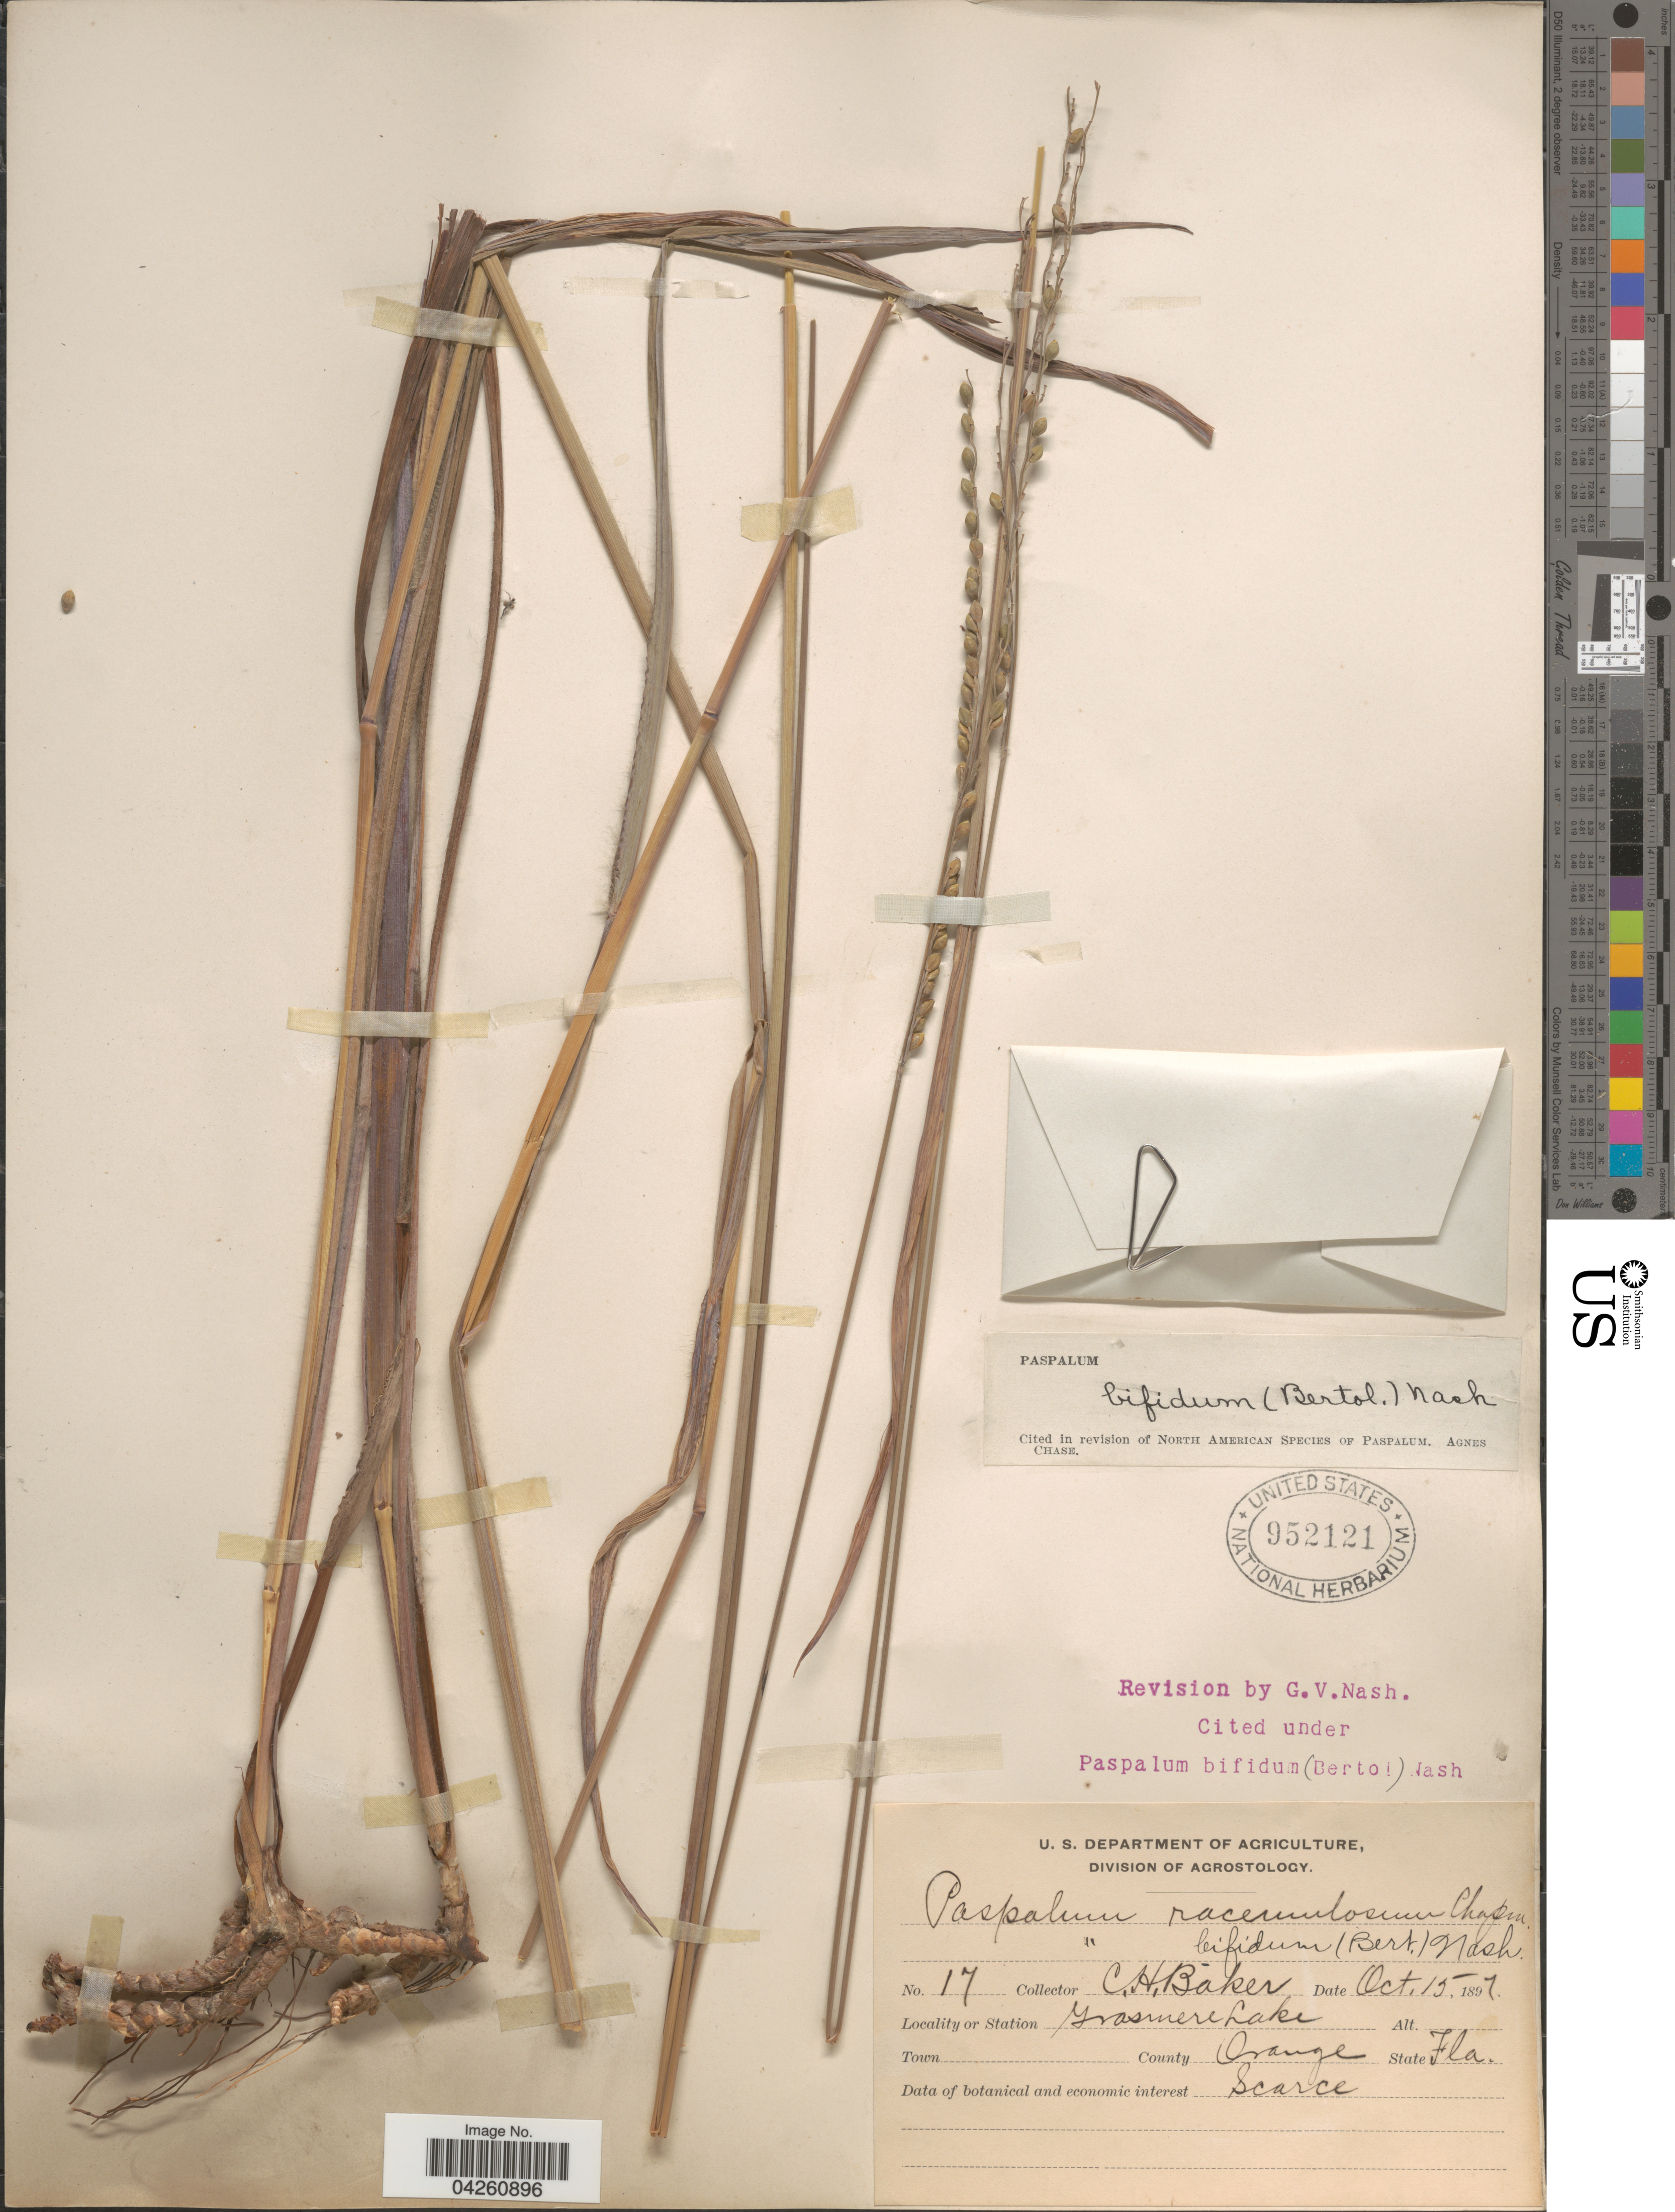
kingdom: Plantae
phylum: Tracheophyta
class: Liliopsida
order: Poales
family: Poaceae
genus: Paspalum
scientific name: Paspalum bifidum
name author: (Bertol.) Nash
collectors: C. H. Baker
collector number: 17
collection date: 1897-10-15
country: United States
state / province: Florida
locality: Grasmere Lake. County Orange.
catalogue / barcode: US 952121